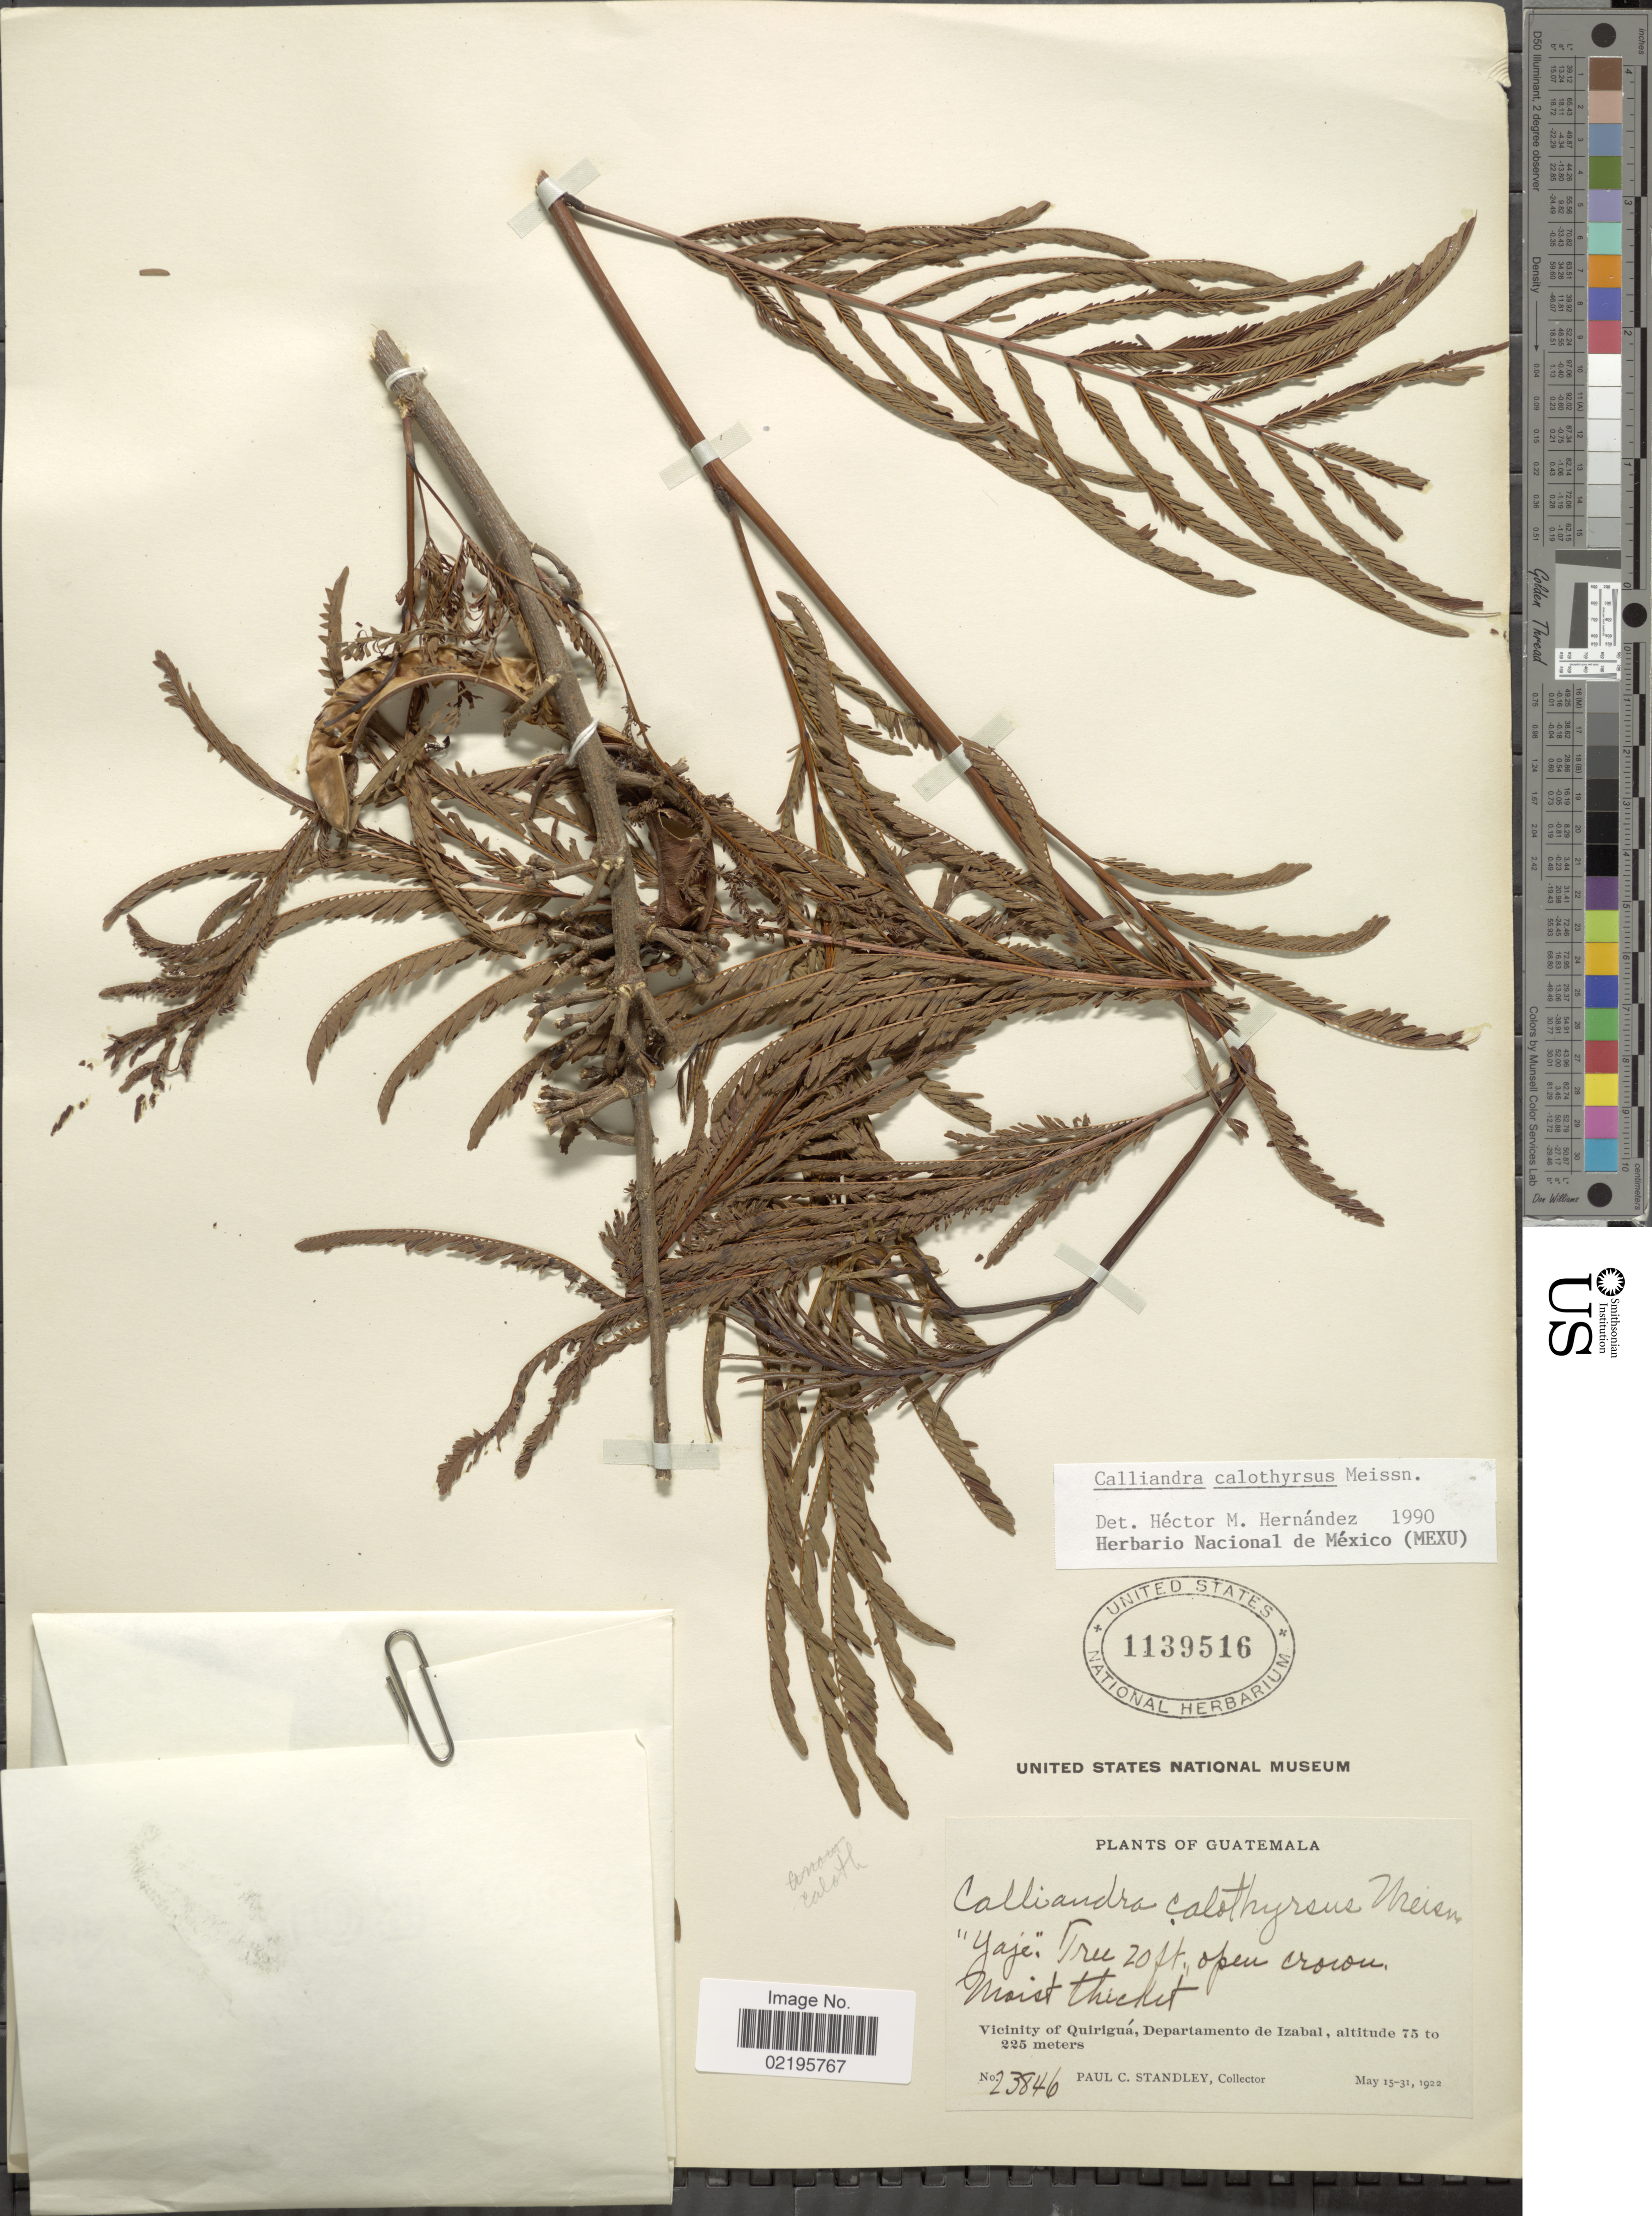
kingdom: Plantae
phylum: Tracheophyta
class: Magnoliopsida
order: Fabales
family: Fabaceae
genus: Calliandra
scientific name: Calliandra calothyrsus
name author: Meisn.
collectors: P. C. Standley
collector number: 23846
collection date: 1922-05-15/1922-05-31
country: Guatemala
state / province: Izabal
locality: Vicinity of Quirigua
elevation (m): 75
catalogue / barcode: US 1139516